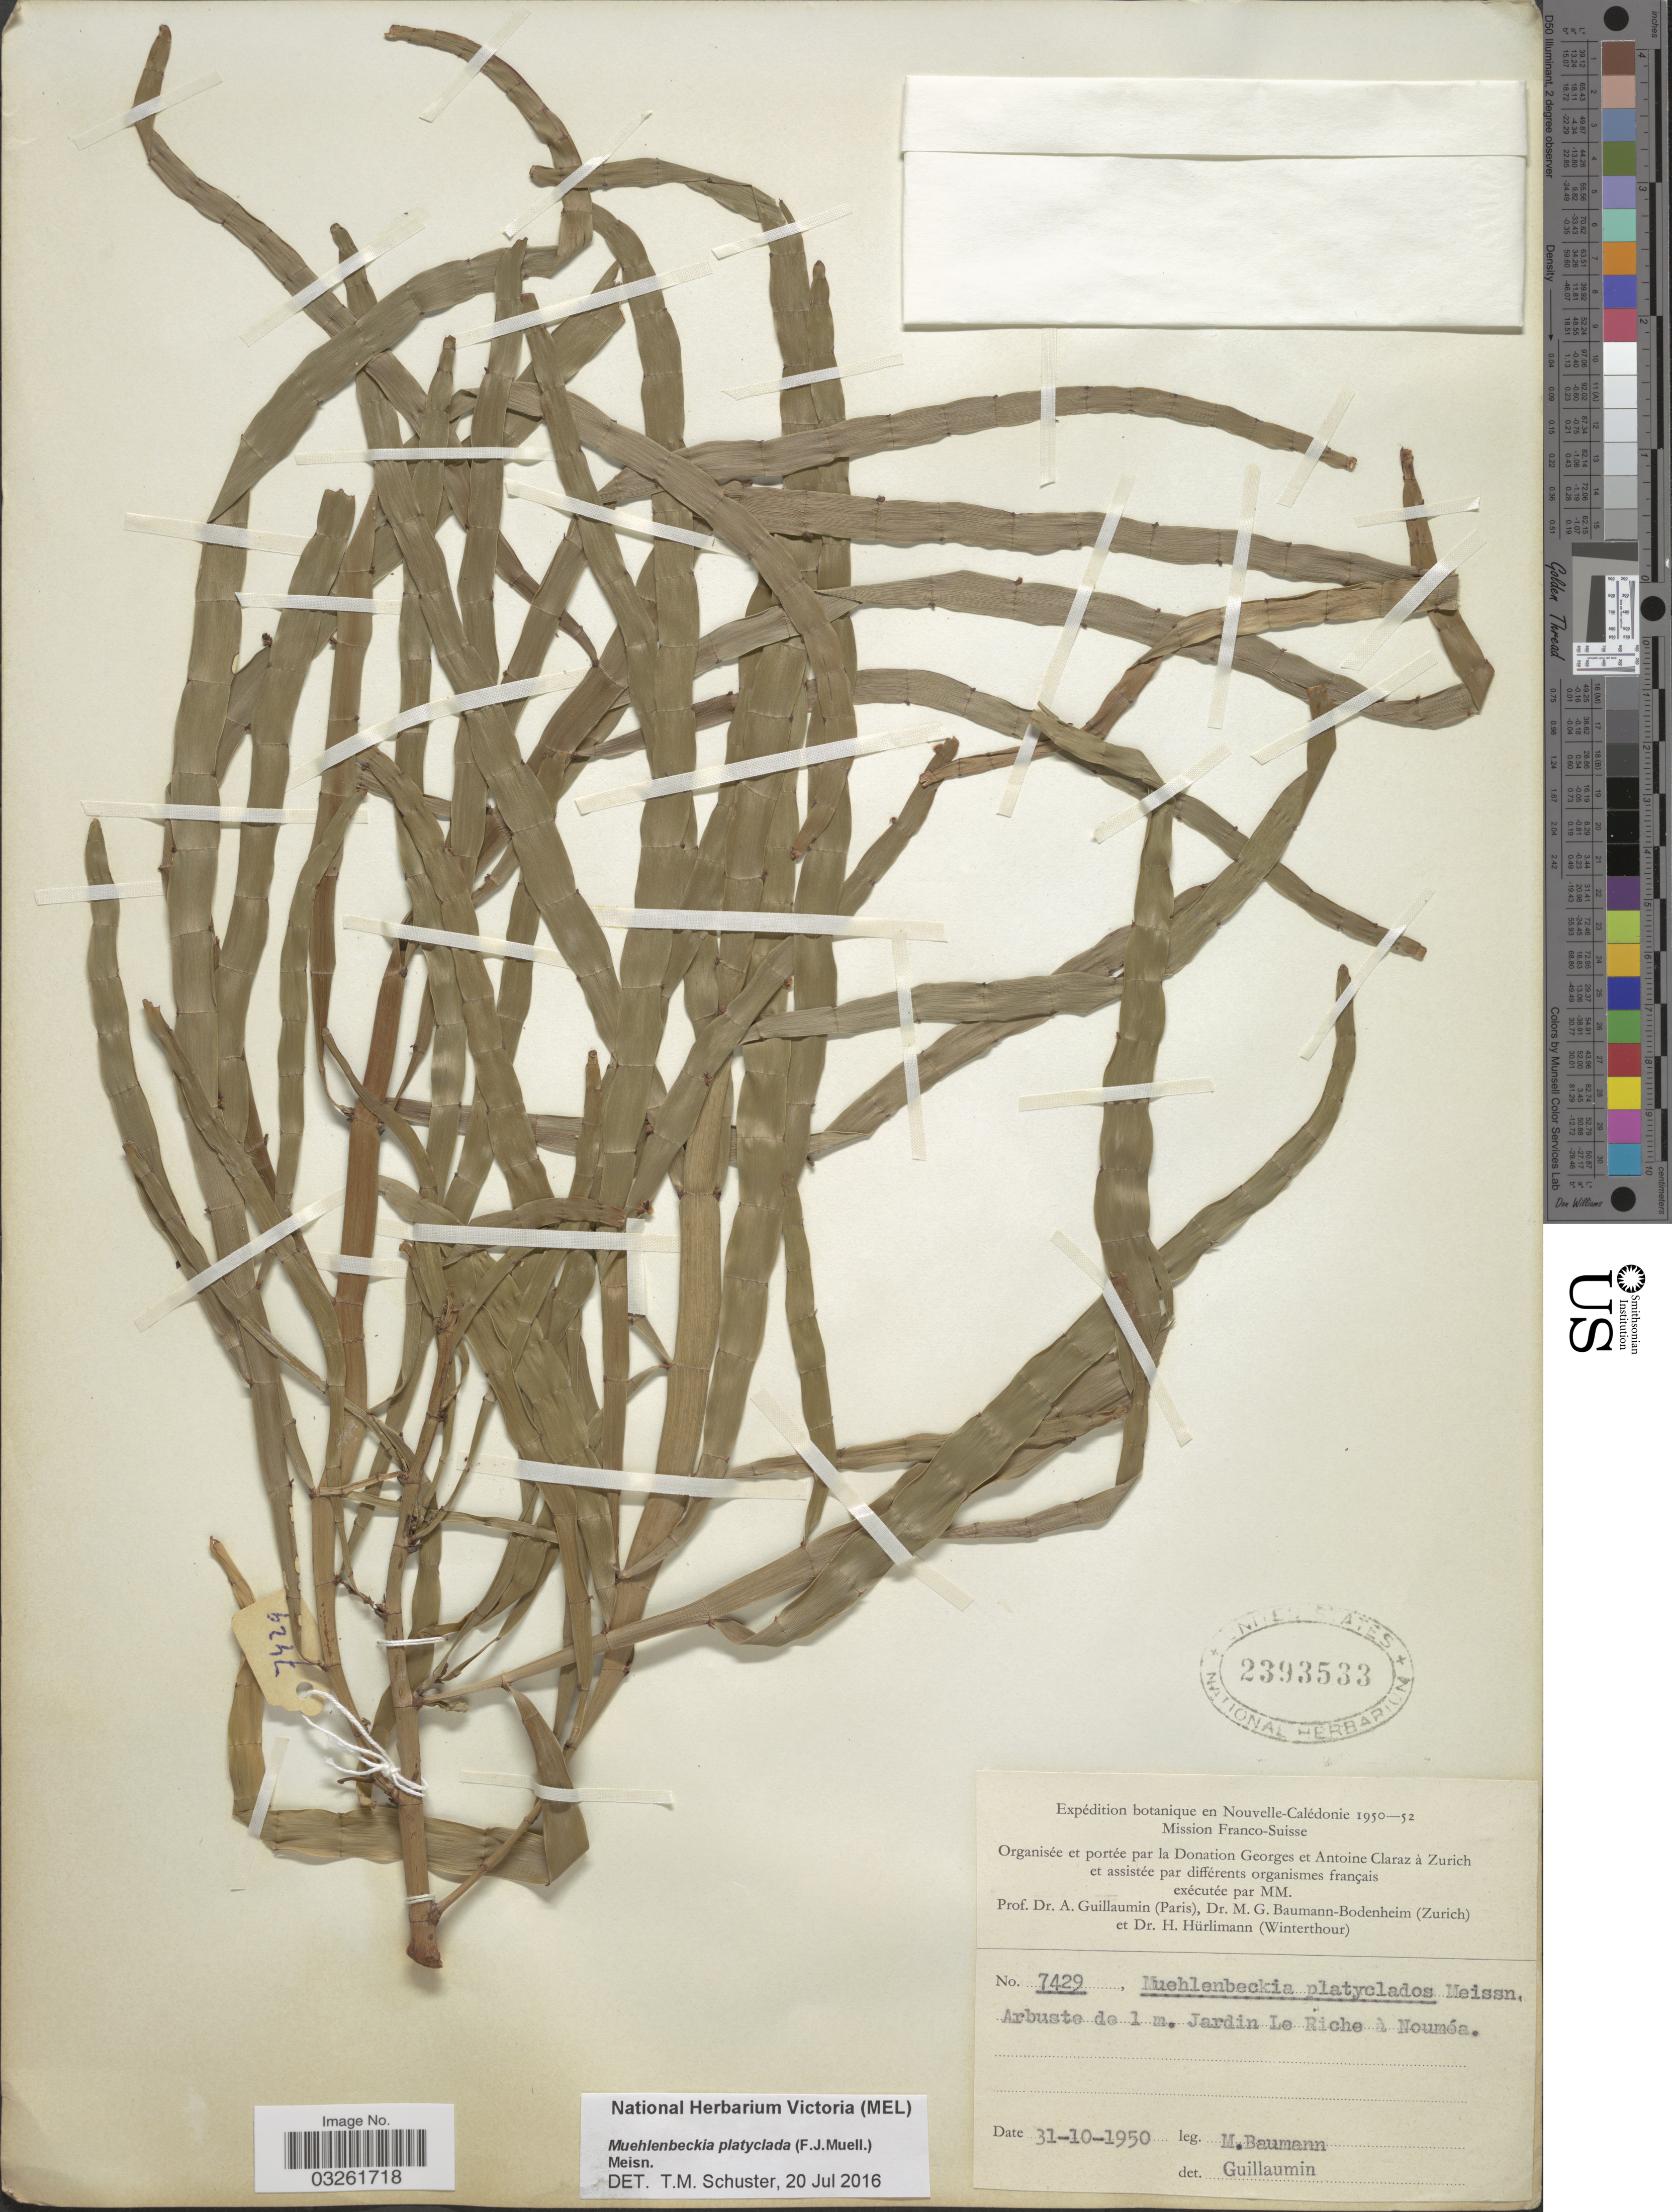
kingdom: Plantae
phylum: Tracheophyta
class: Magnoliopsida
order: Caryophyllales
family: Polygonaceae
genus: Muehlenbeckia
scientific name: Muehlenbeckia platyclada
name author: (F. Muell.) Meisn.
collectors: M. Baumann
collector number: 7429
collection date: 1950-10-31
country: New Caledonia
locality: Jardin Le Riche à Nouméa.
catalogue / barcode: US 2393533